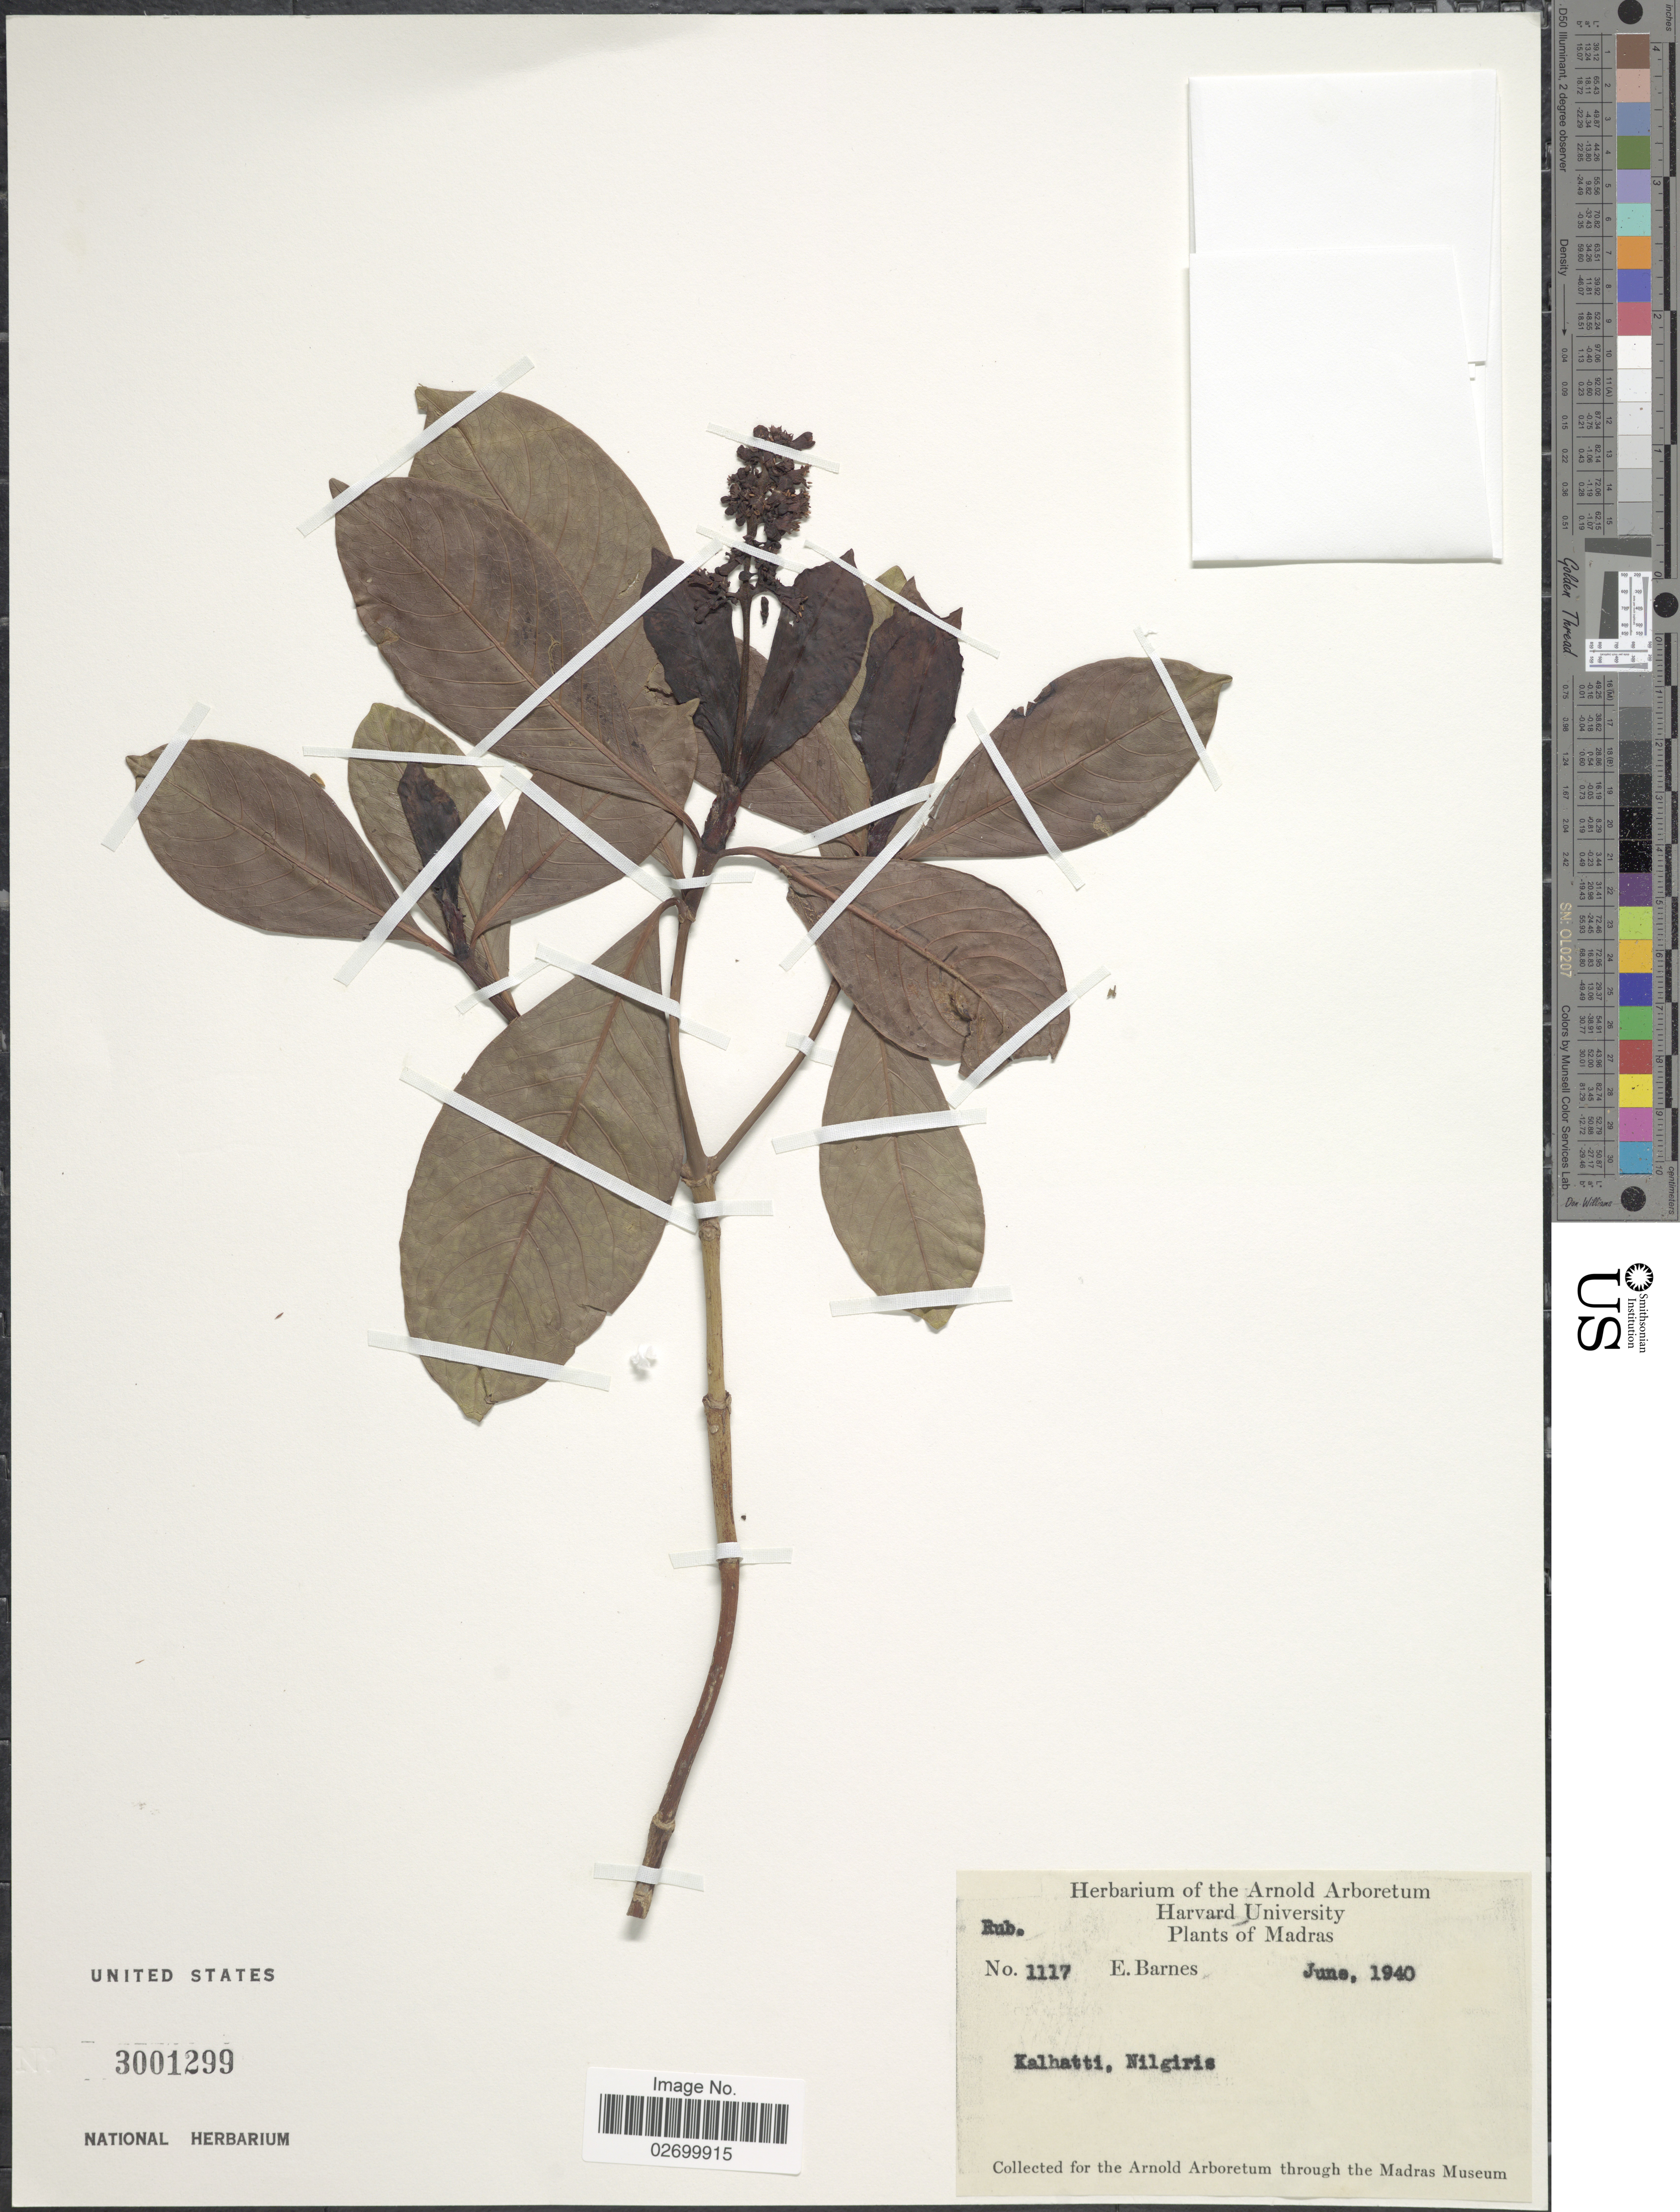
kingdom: Plantae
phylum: Tracheophyta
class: Magnoliopsida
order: Gentianales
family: Rubiaceae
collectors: E. Barnes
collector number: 1117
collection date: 1940-06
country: India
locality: Madras. Kalhatti, Nilgiris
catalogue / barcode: US 3001299